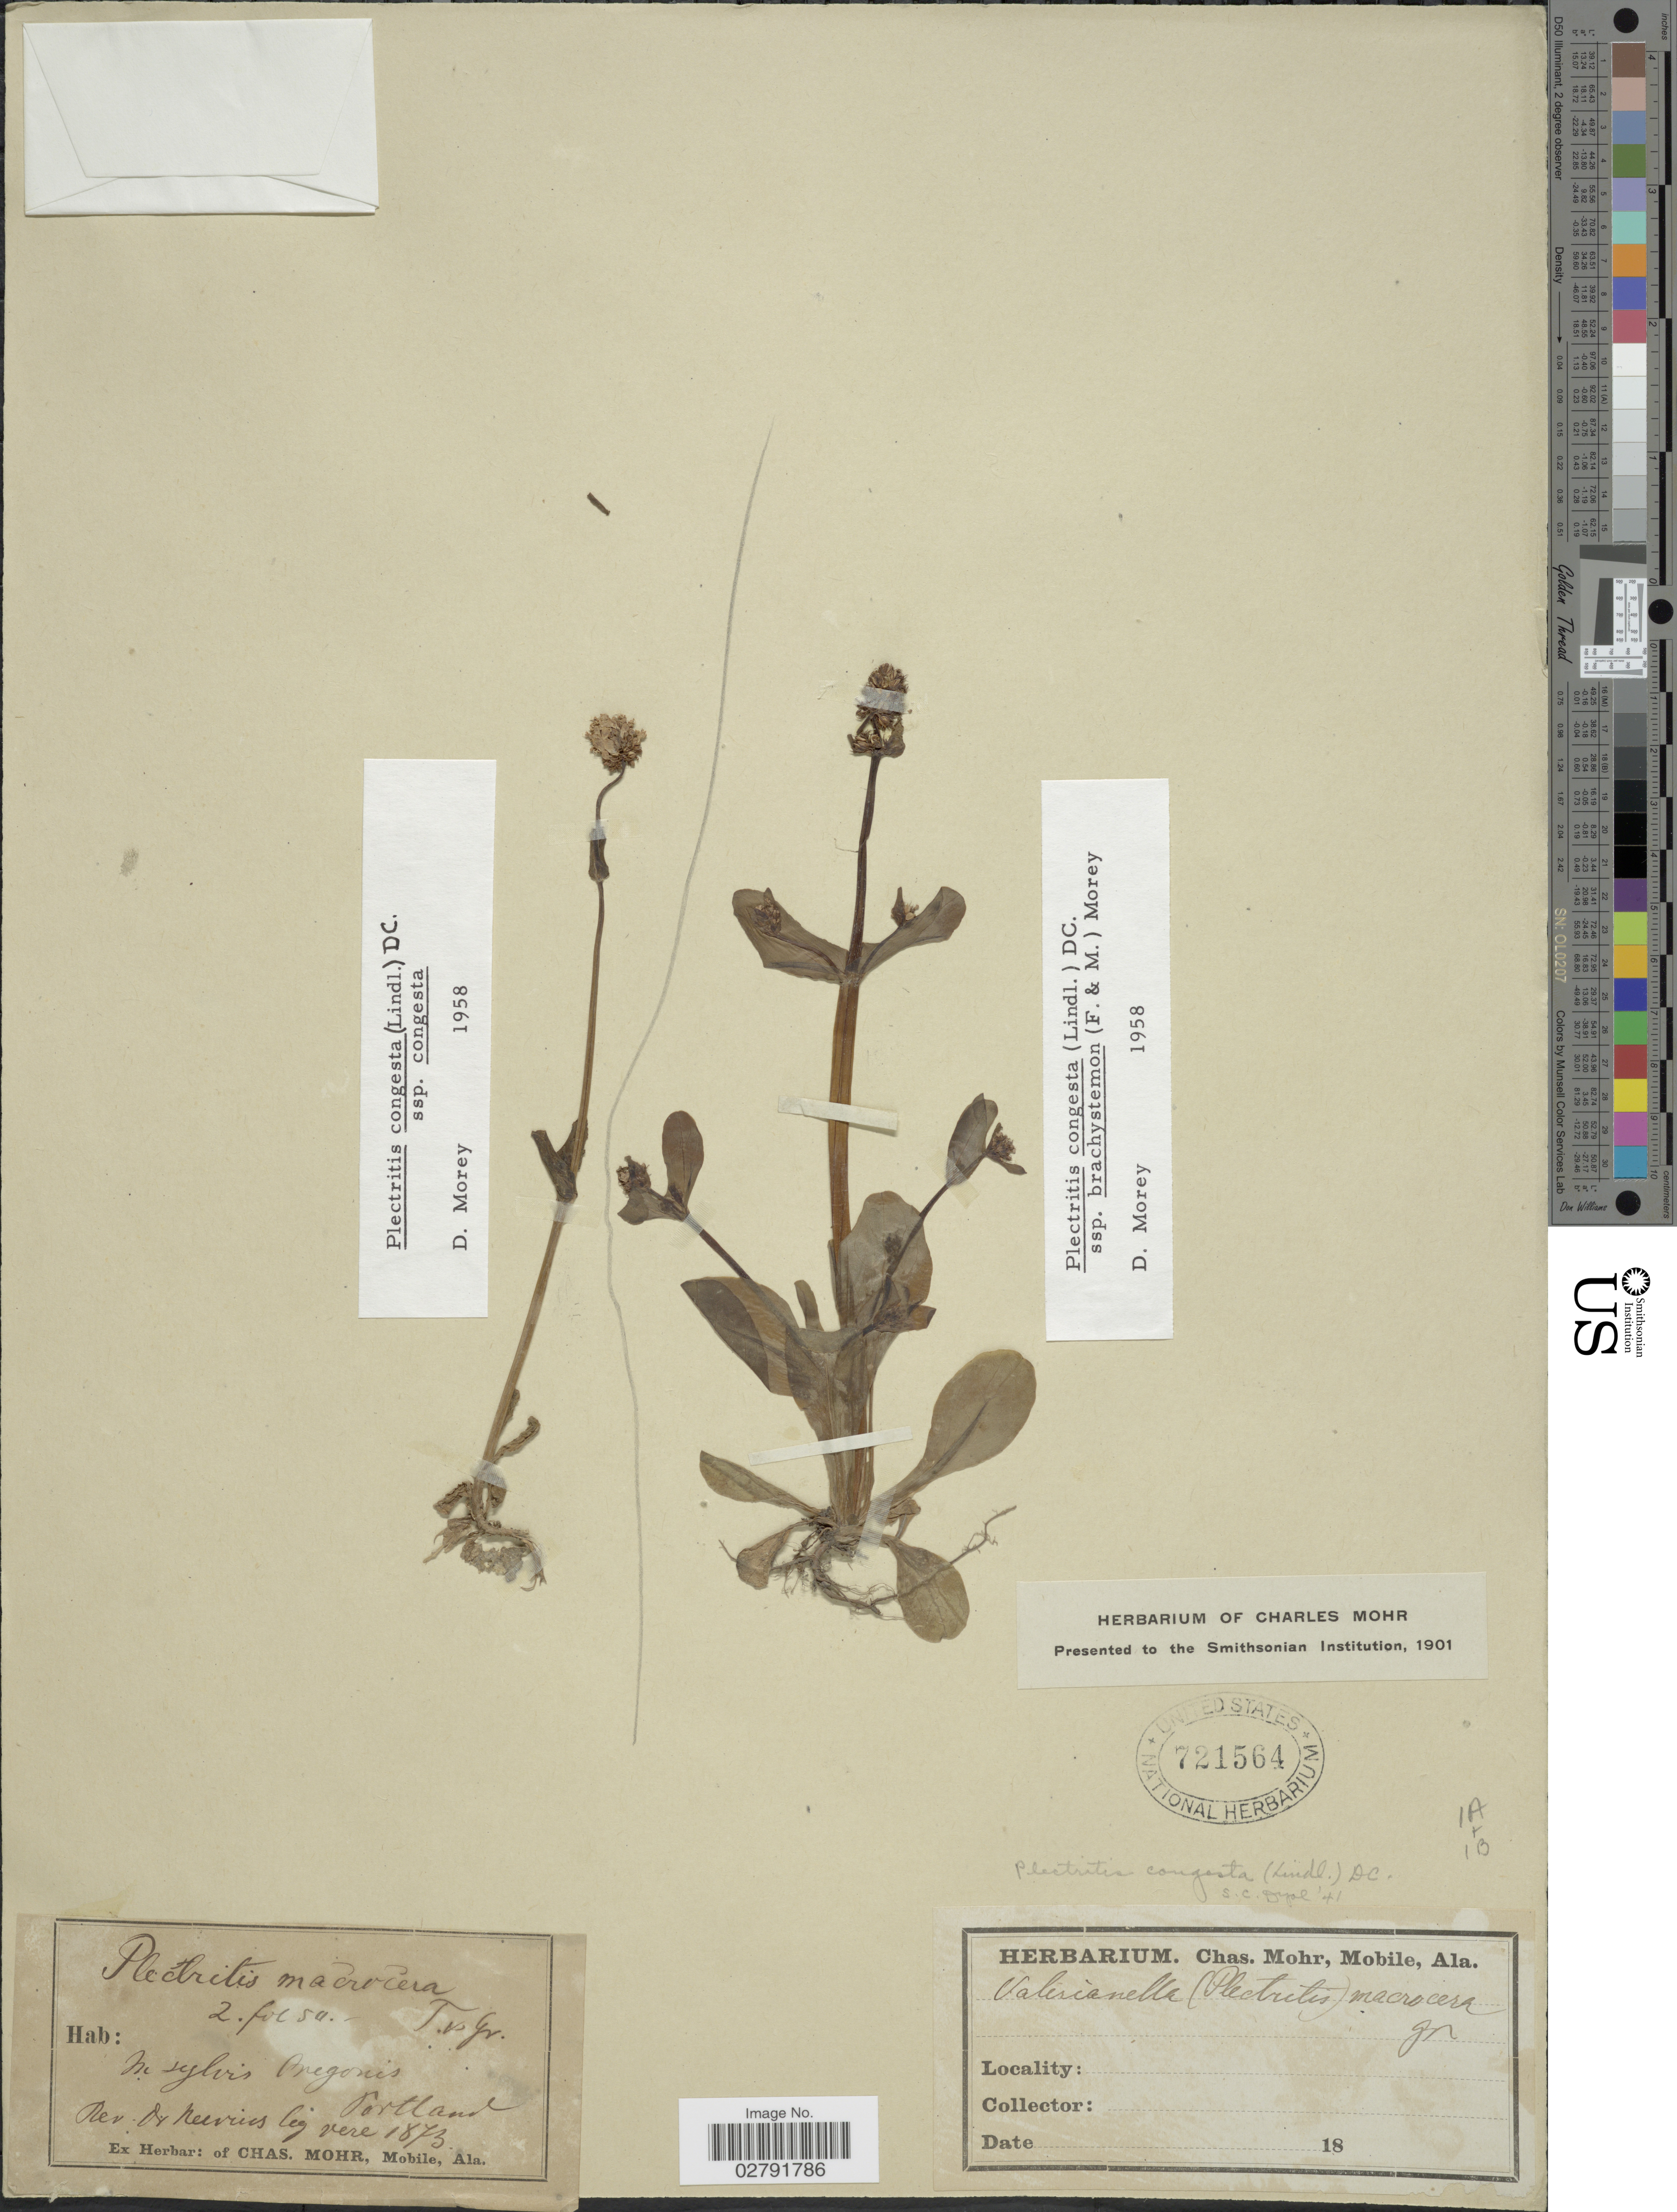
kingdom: Plantae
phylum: Tracheophyta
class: Magnoliopsida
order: Dipsacales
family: Caprifoliaceae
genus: Plectritis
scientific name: Plectritis congesta subsp. brachystemon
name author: (Fisch. & C.A. Mey.) Morey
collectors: R. Nevius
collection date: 1873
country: United States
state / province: Oregon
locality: In sylvis Oregonis Portland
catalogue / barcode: US 721564